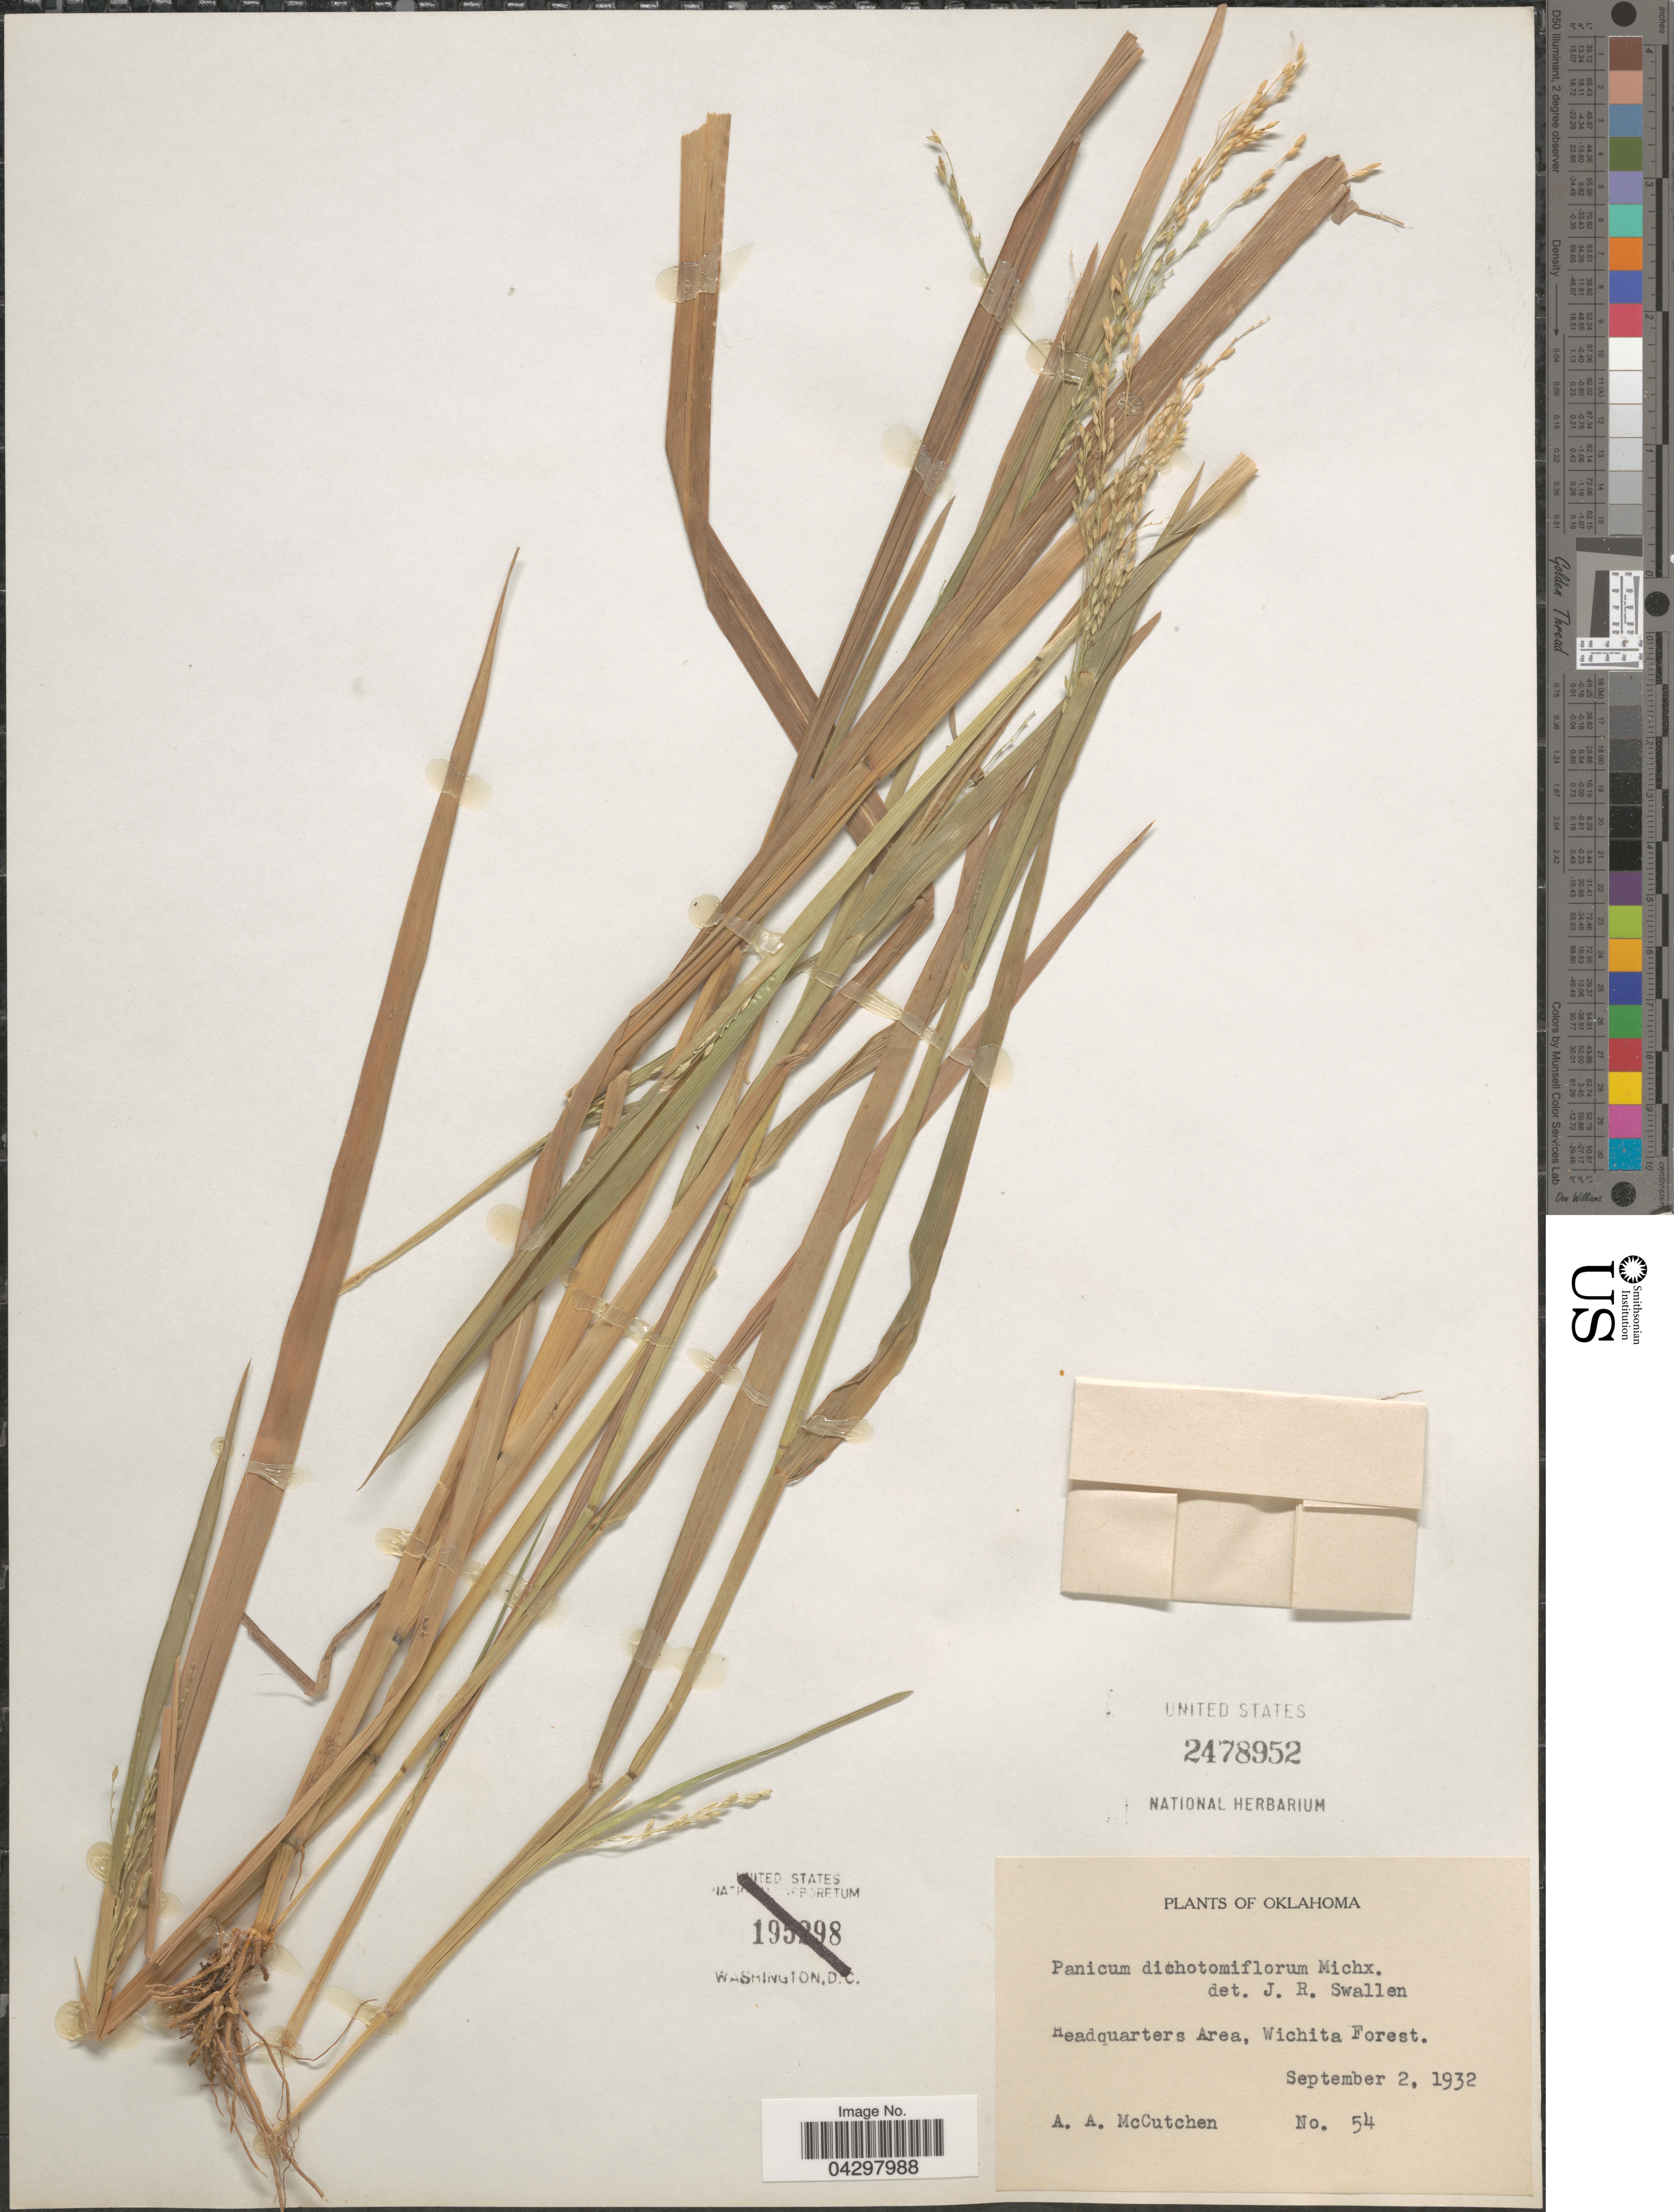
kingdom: Plantae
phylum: Tracheophyta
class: Liliopsida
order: Poales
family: Poaceae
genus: Panicum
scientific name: Panicum dichotomiflorum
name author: Michx.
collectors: A. McCutchen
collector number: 54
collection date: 1932-09-02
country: United States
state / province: Oklahoma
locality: Headquarters Area, Wichita Forest.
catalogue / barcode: US 2478952